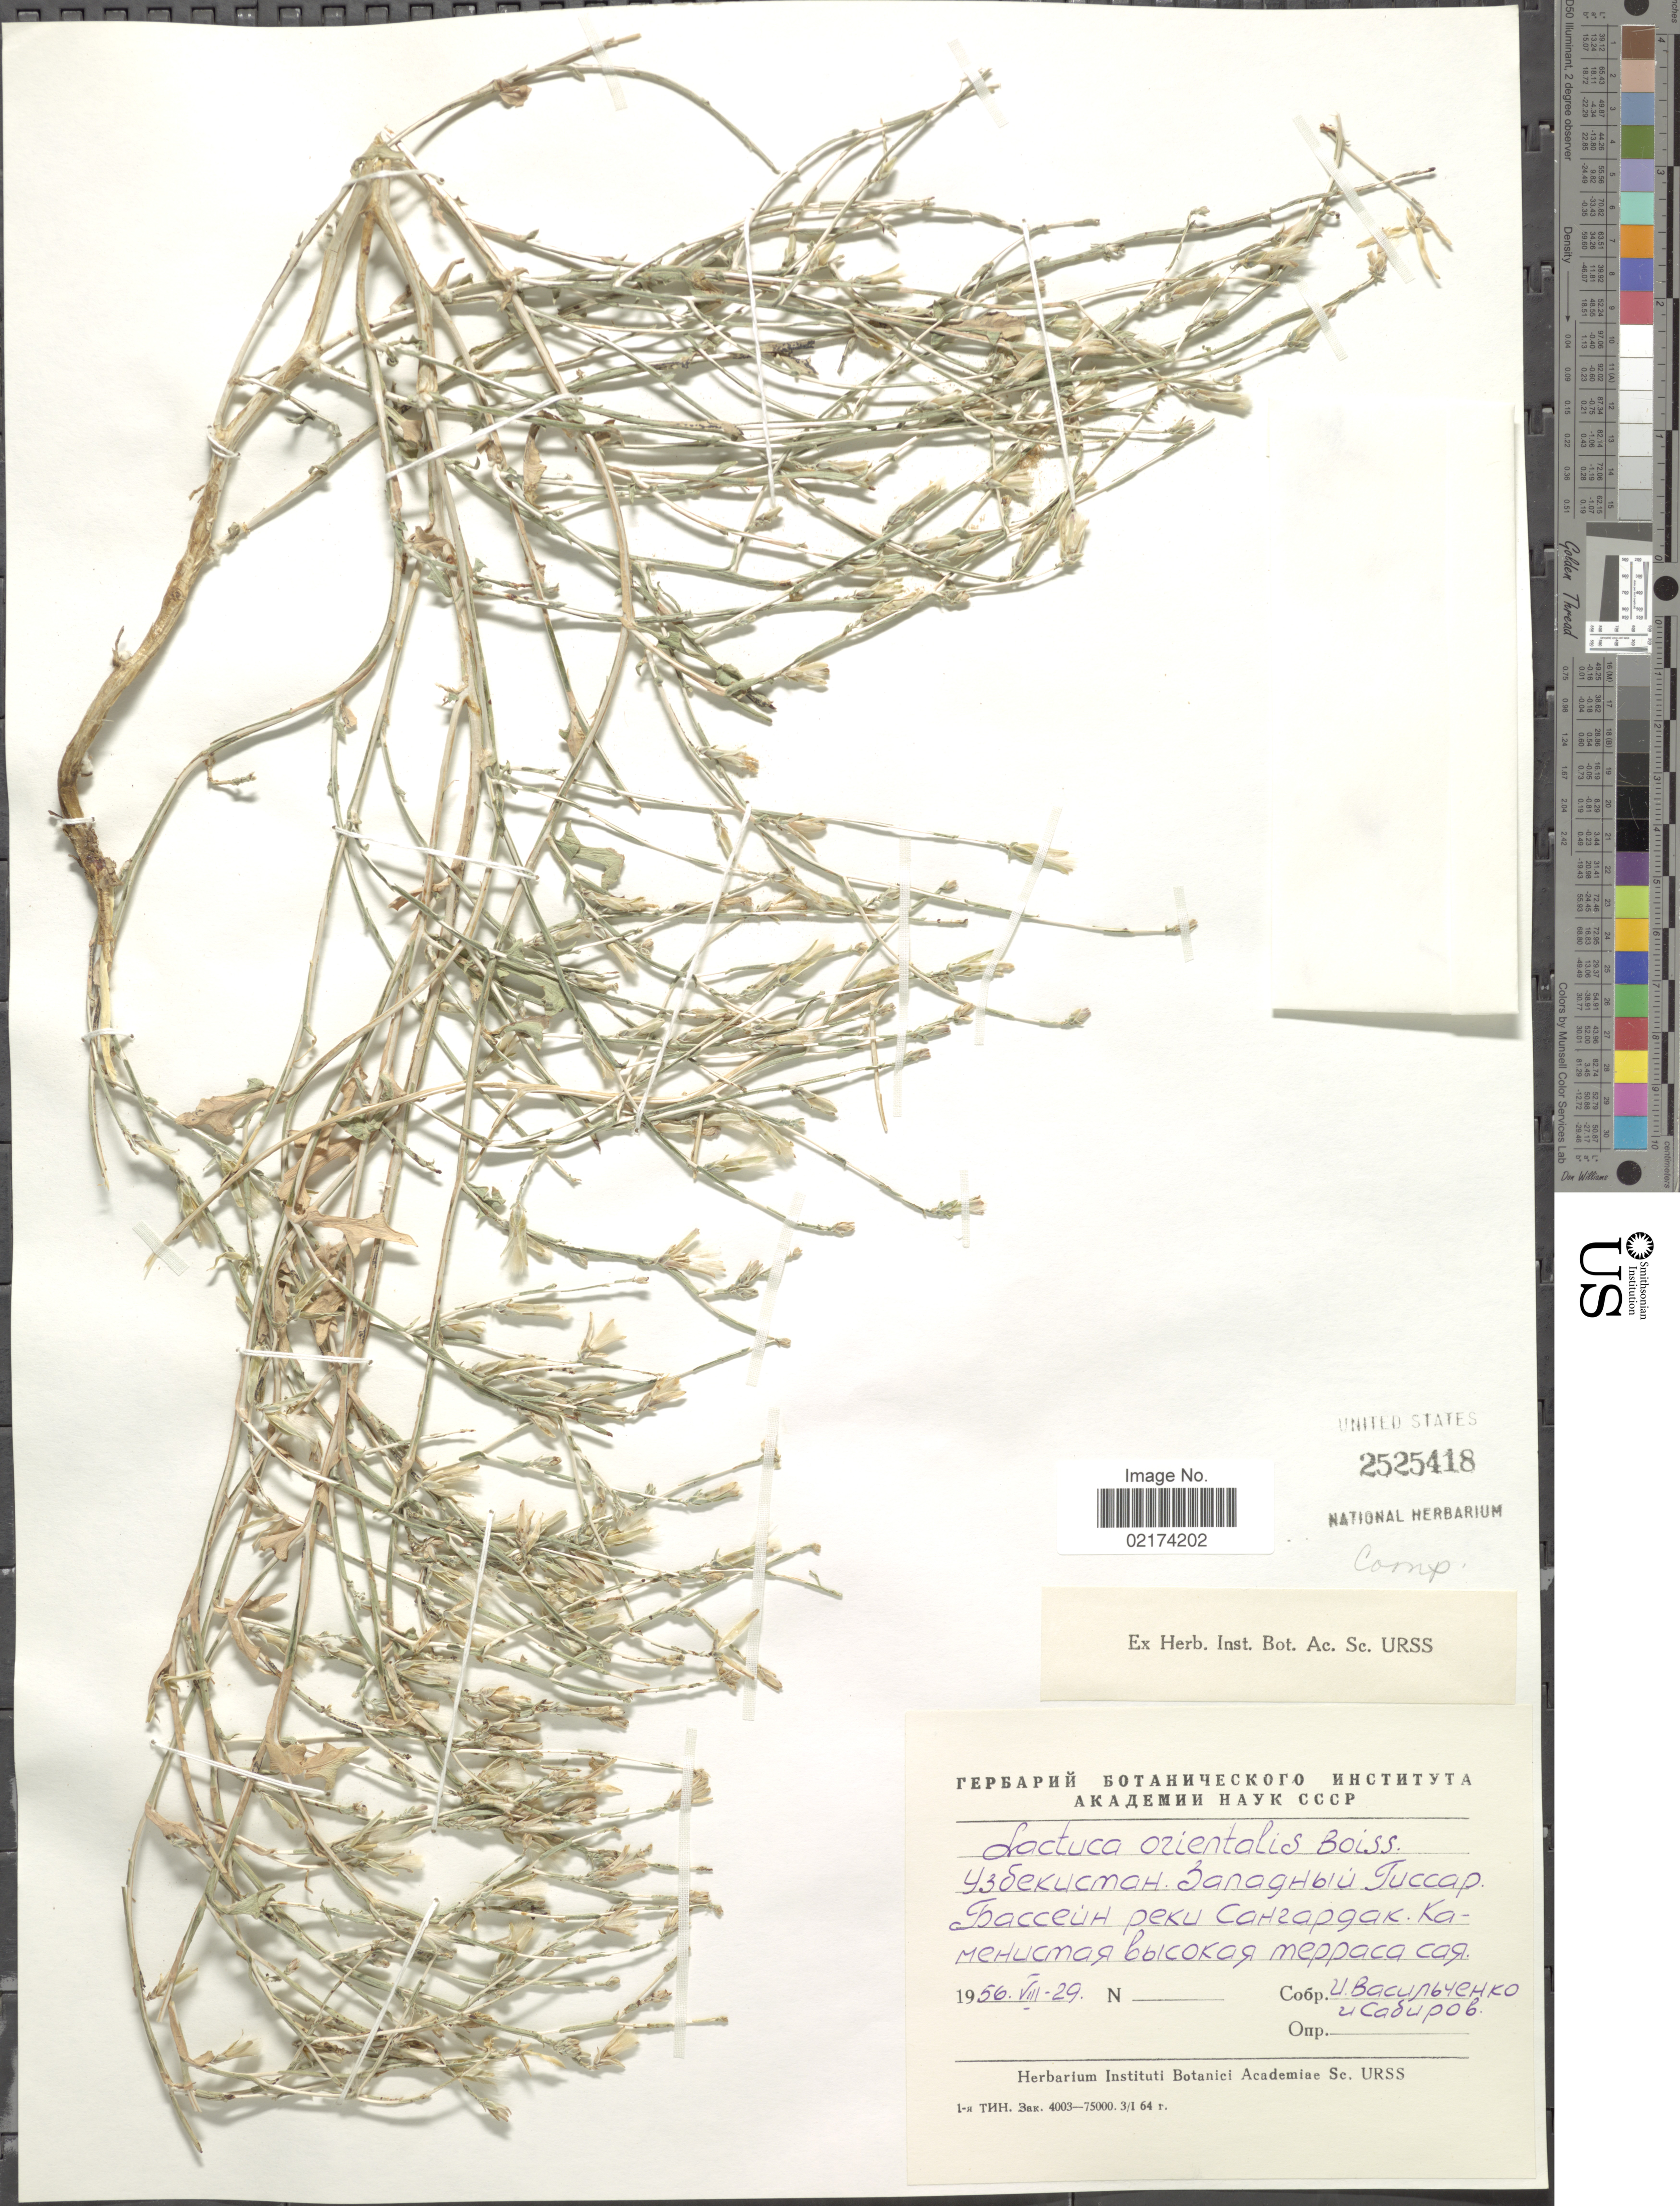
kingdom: Plantae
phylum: Tracheophyta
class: Magnoliopsida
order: Asterales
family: Asteraceae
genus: Lactuca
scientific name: Lactuca orientalis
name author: (Boiss.) Boiss.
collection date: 1956-08-29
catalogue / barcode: US 2525418